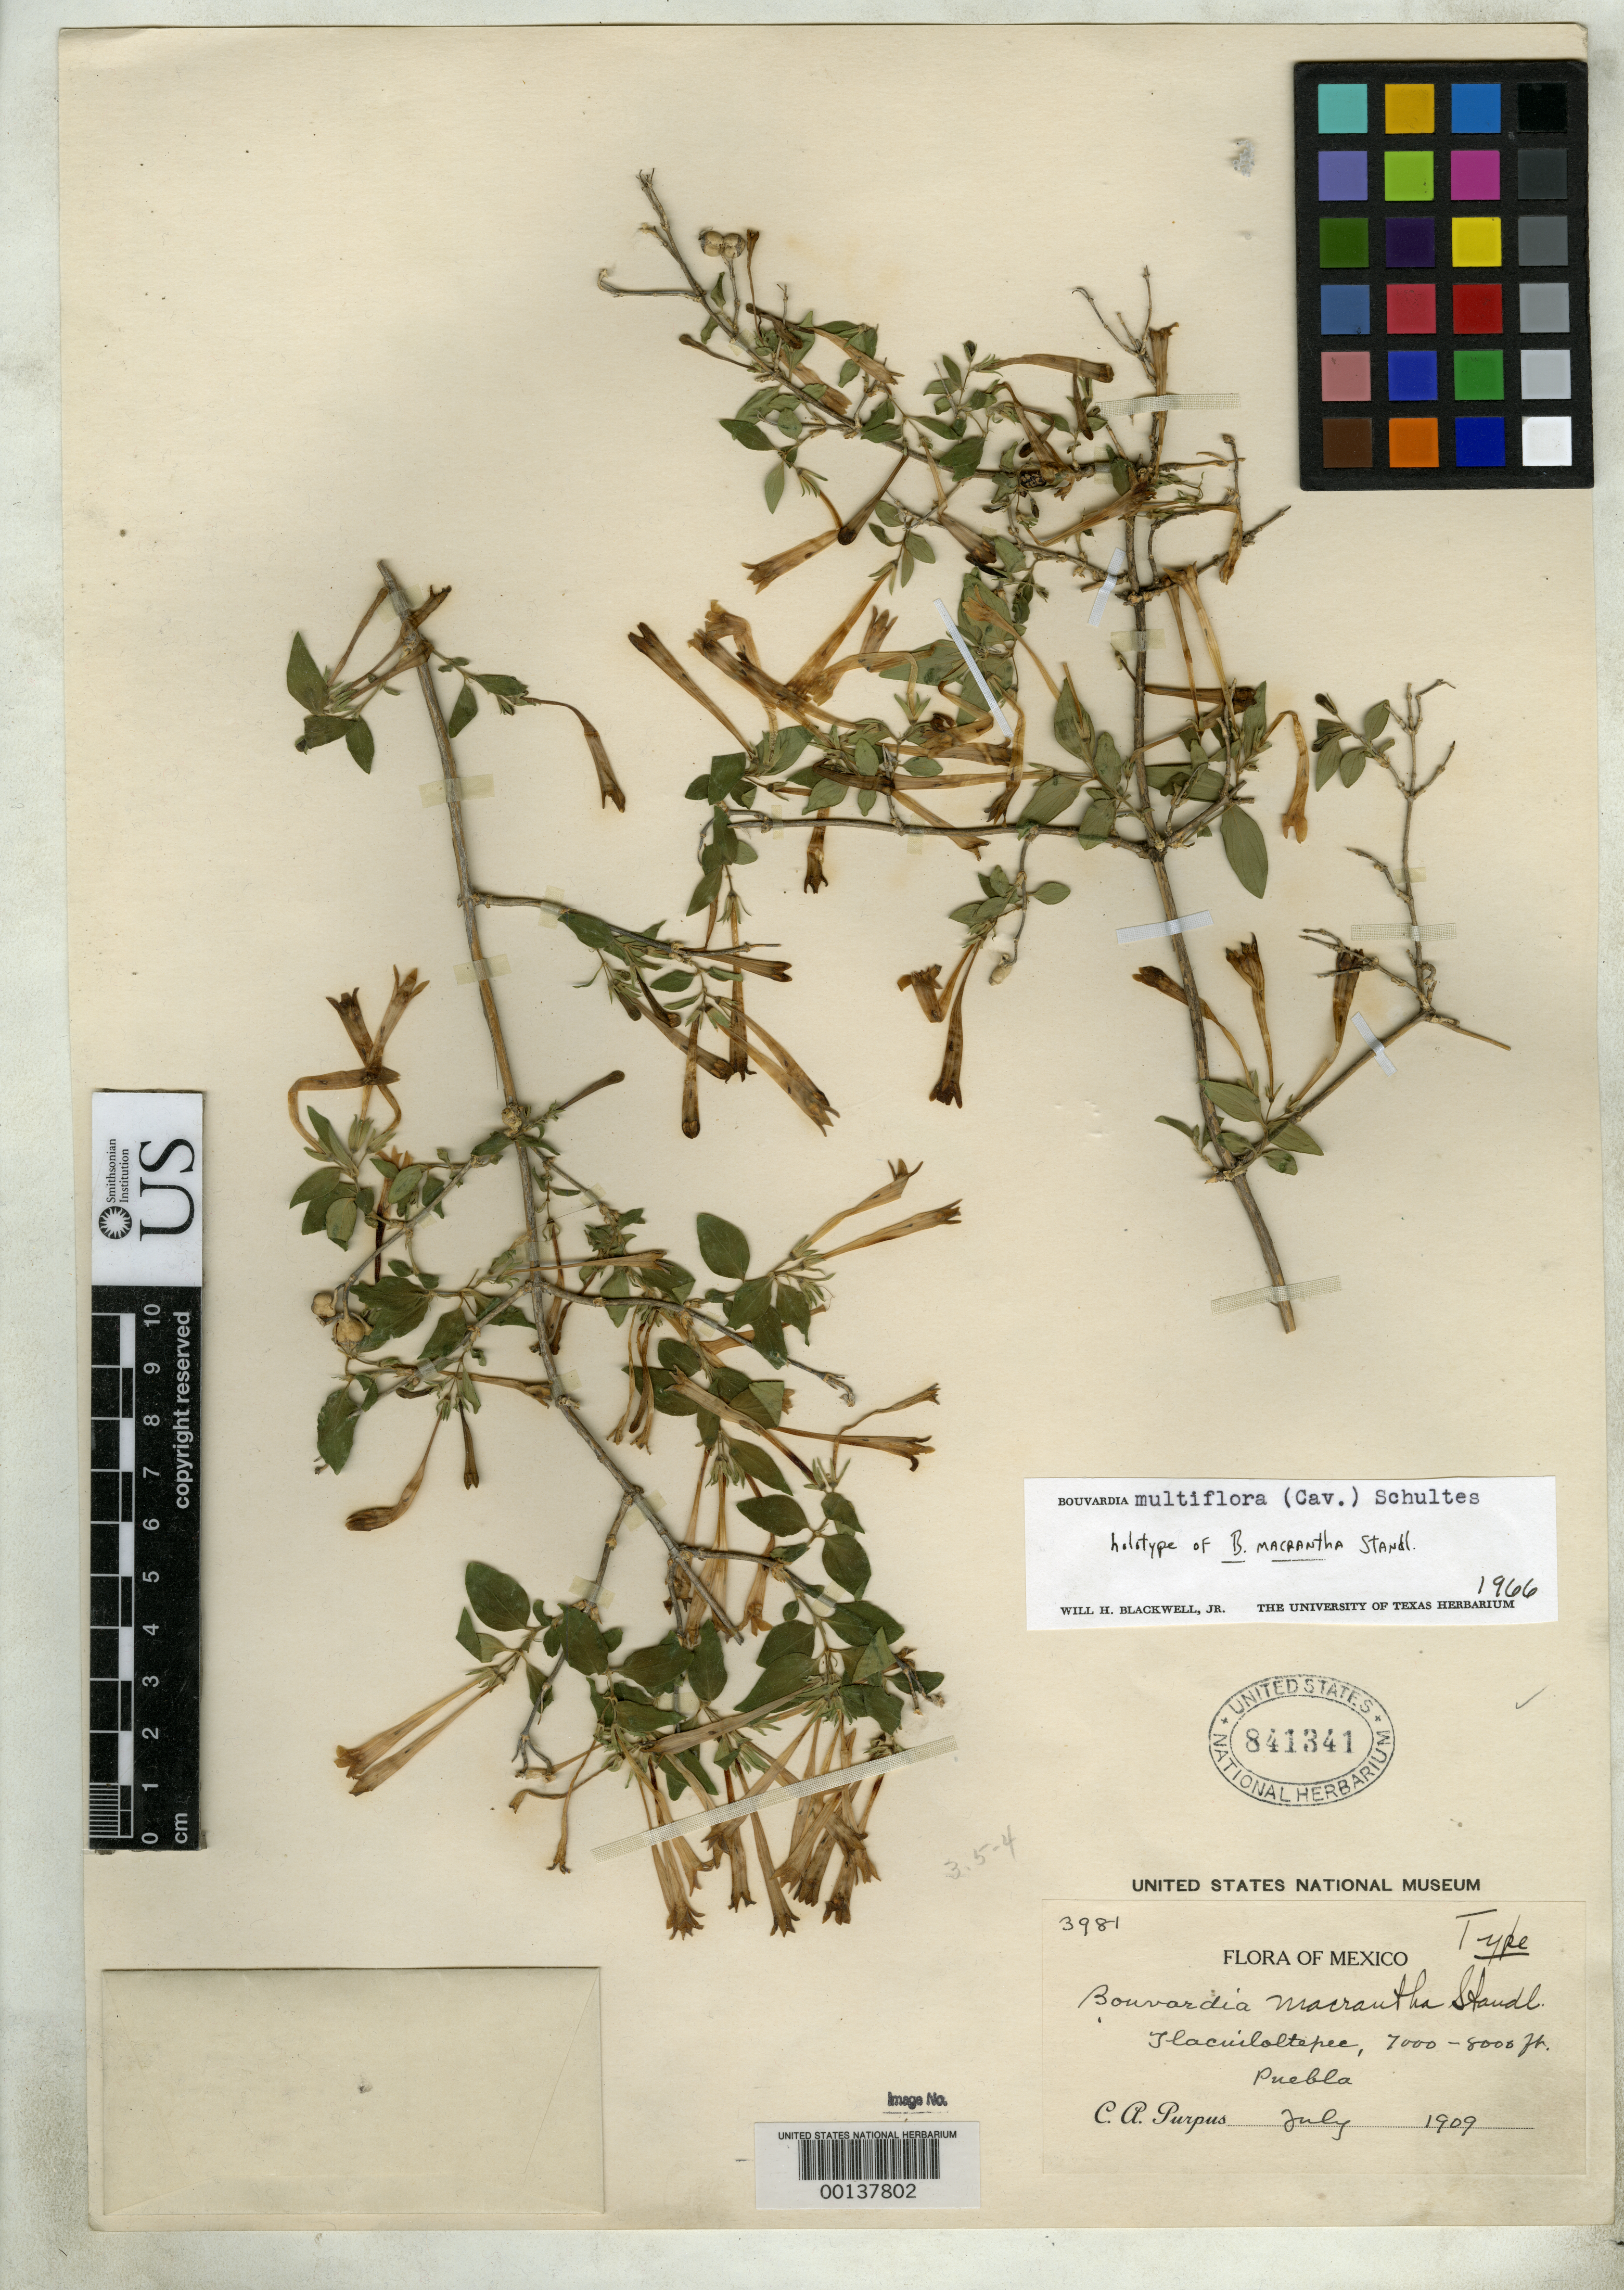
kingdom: Plantae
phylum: Tracheophyta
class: Magnoliopsida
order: Gentianales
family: Rubiaceae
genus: Bouvardia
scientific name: Bouvardia macrantha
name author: Standl.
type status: Holotype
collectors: C. A. Purpus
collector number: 3981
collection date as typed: Jul 1909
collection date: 1909-07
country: Mexico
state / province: Puebla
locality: Tlalcuilotepec.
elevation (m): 2100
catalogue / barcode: US 841341